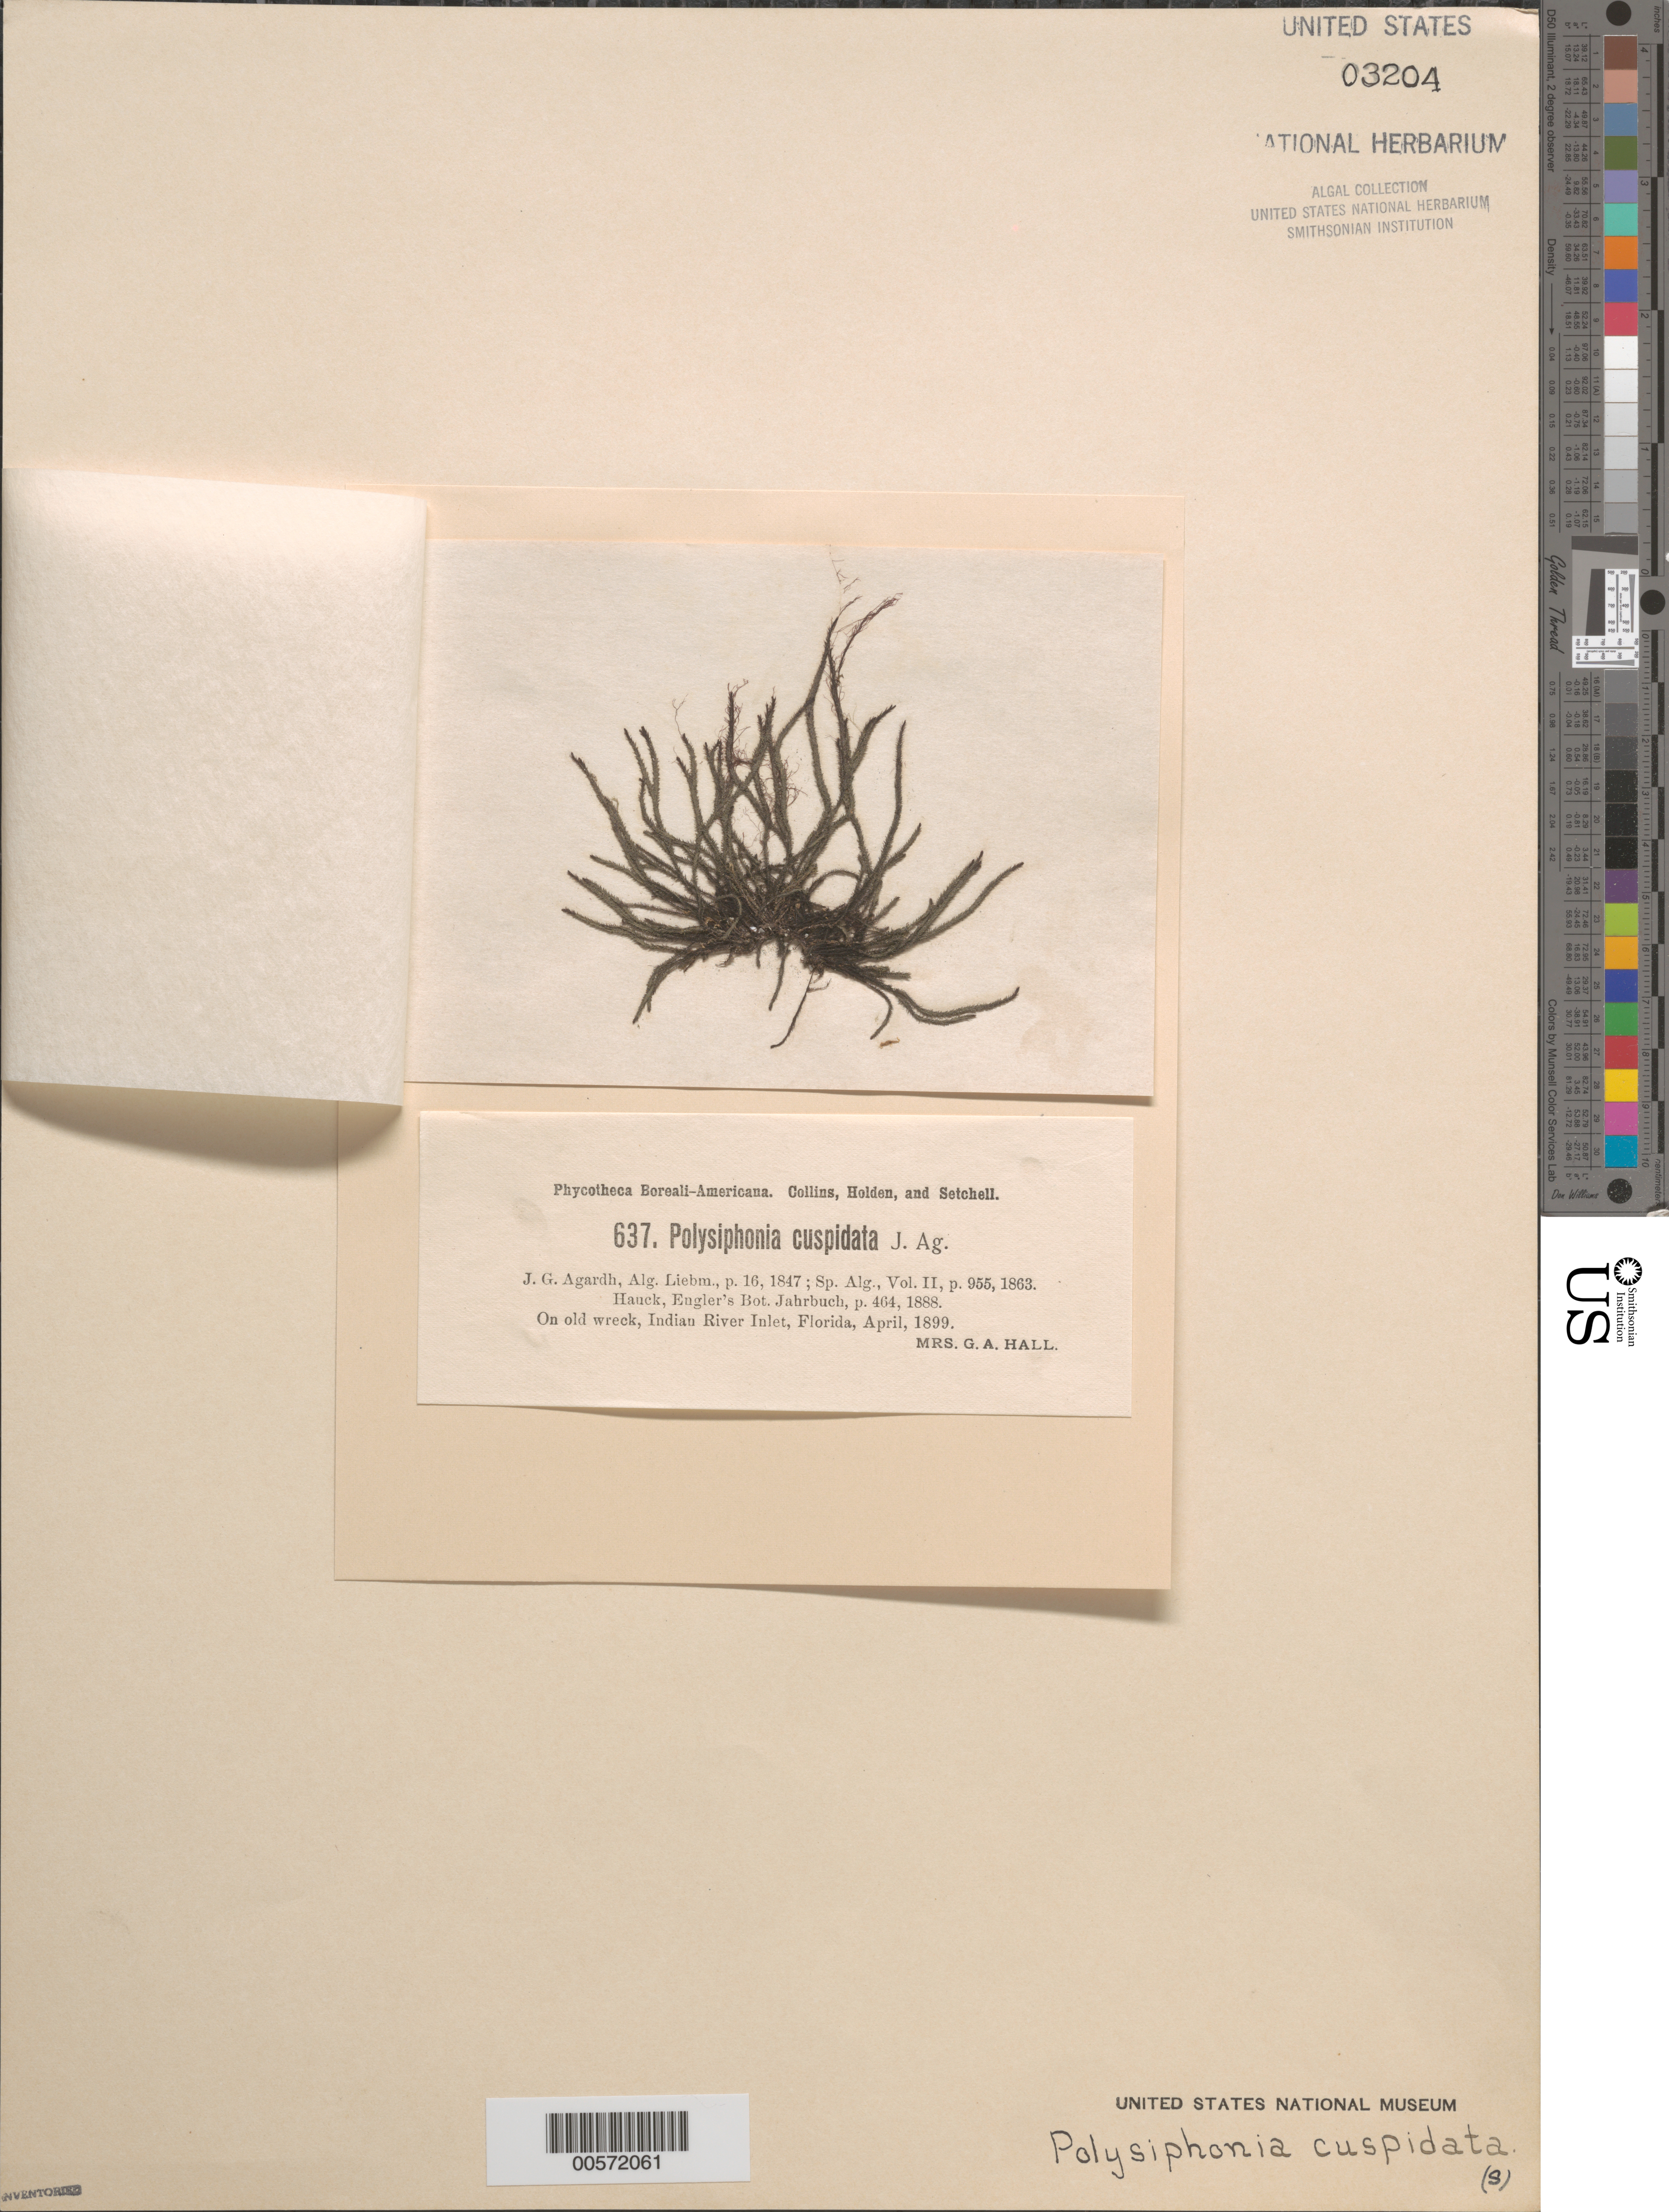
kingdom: Plantae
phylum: Rhodophyta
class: Florideophyceae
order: Ceramiales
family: Rhodomelaceae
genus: Bryocladia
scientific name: Bryocladia cuspidata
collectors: Mrs. Hall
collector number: PB-A 637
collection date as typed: Apr 1899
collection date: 1899-04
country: United States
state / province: Florida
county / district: Saint Lucie County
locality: Indian River Inlet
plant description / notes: Collins, Holden & Setchell, Phycotheca Boreali-Americana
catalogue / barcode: US 3204